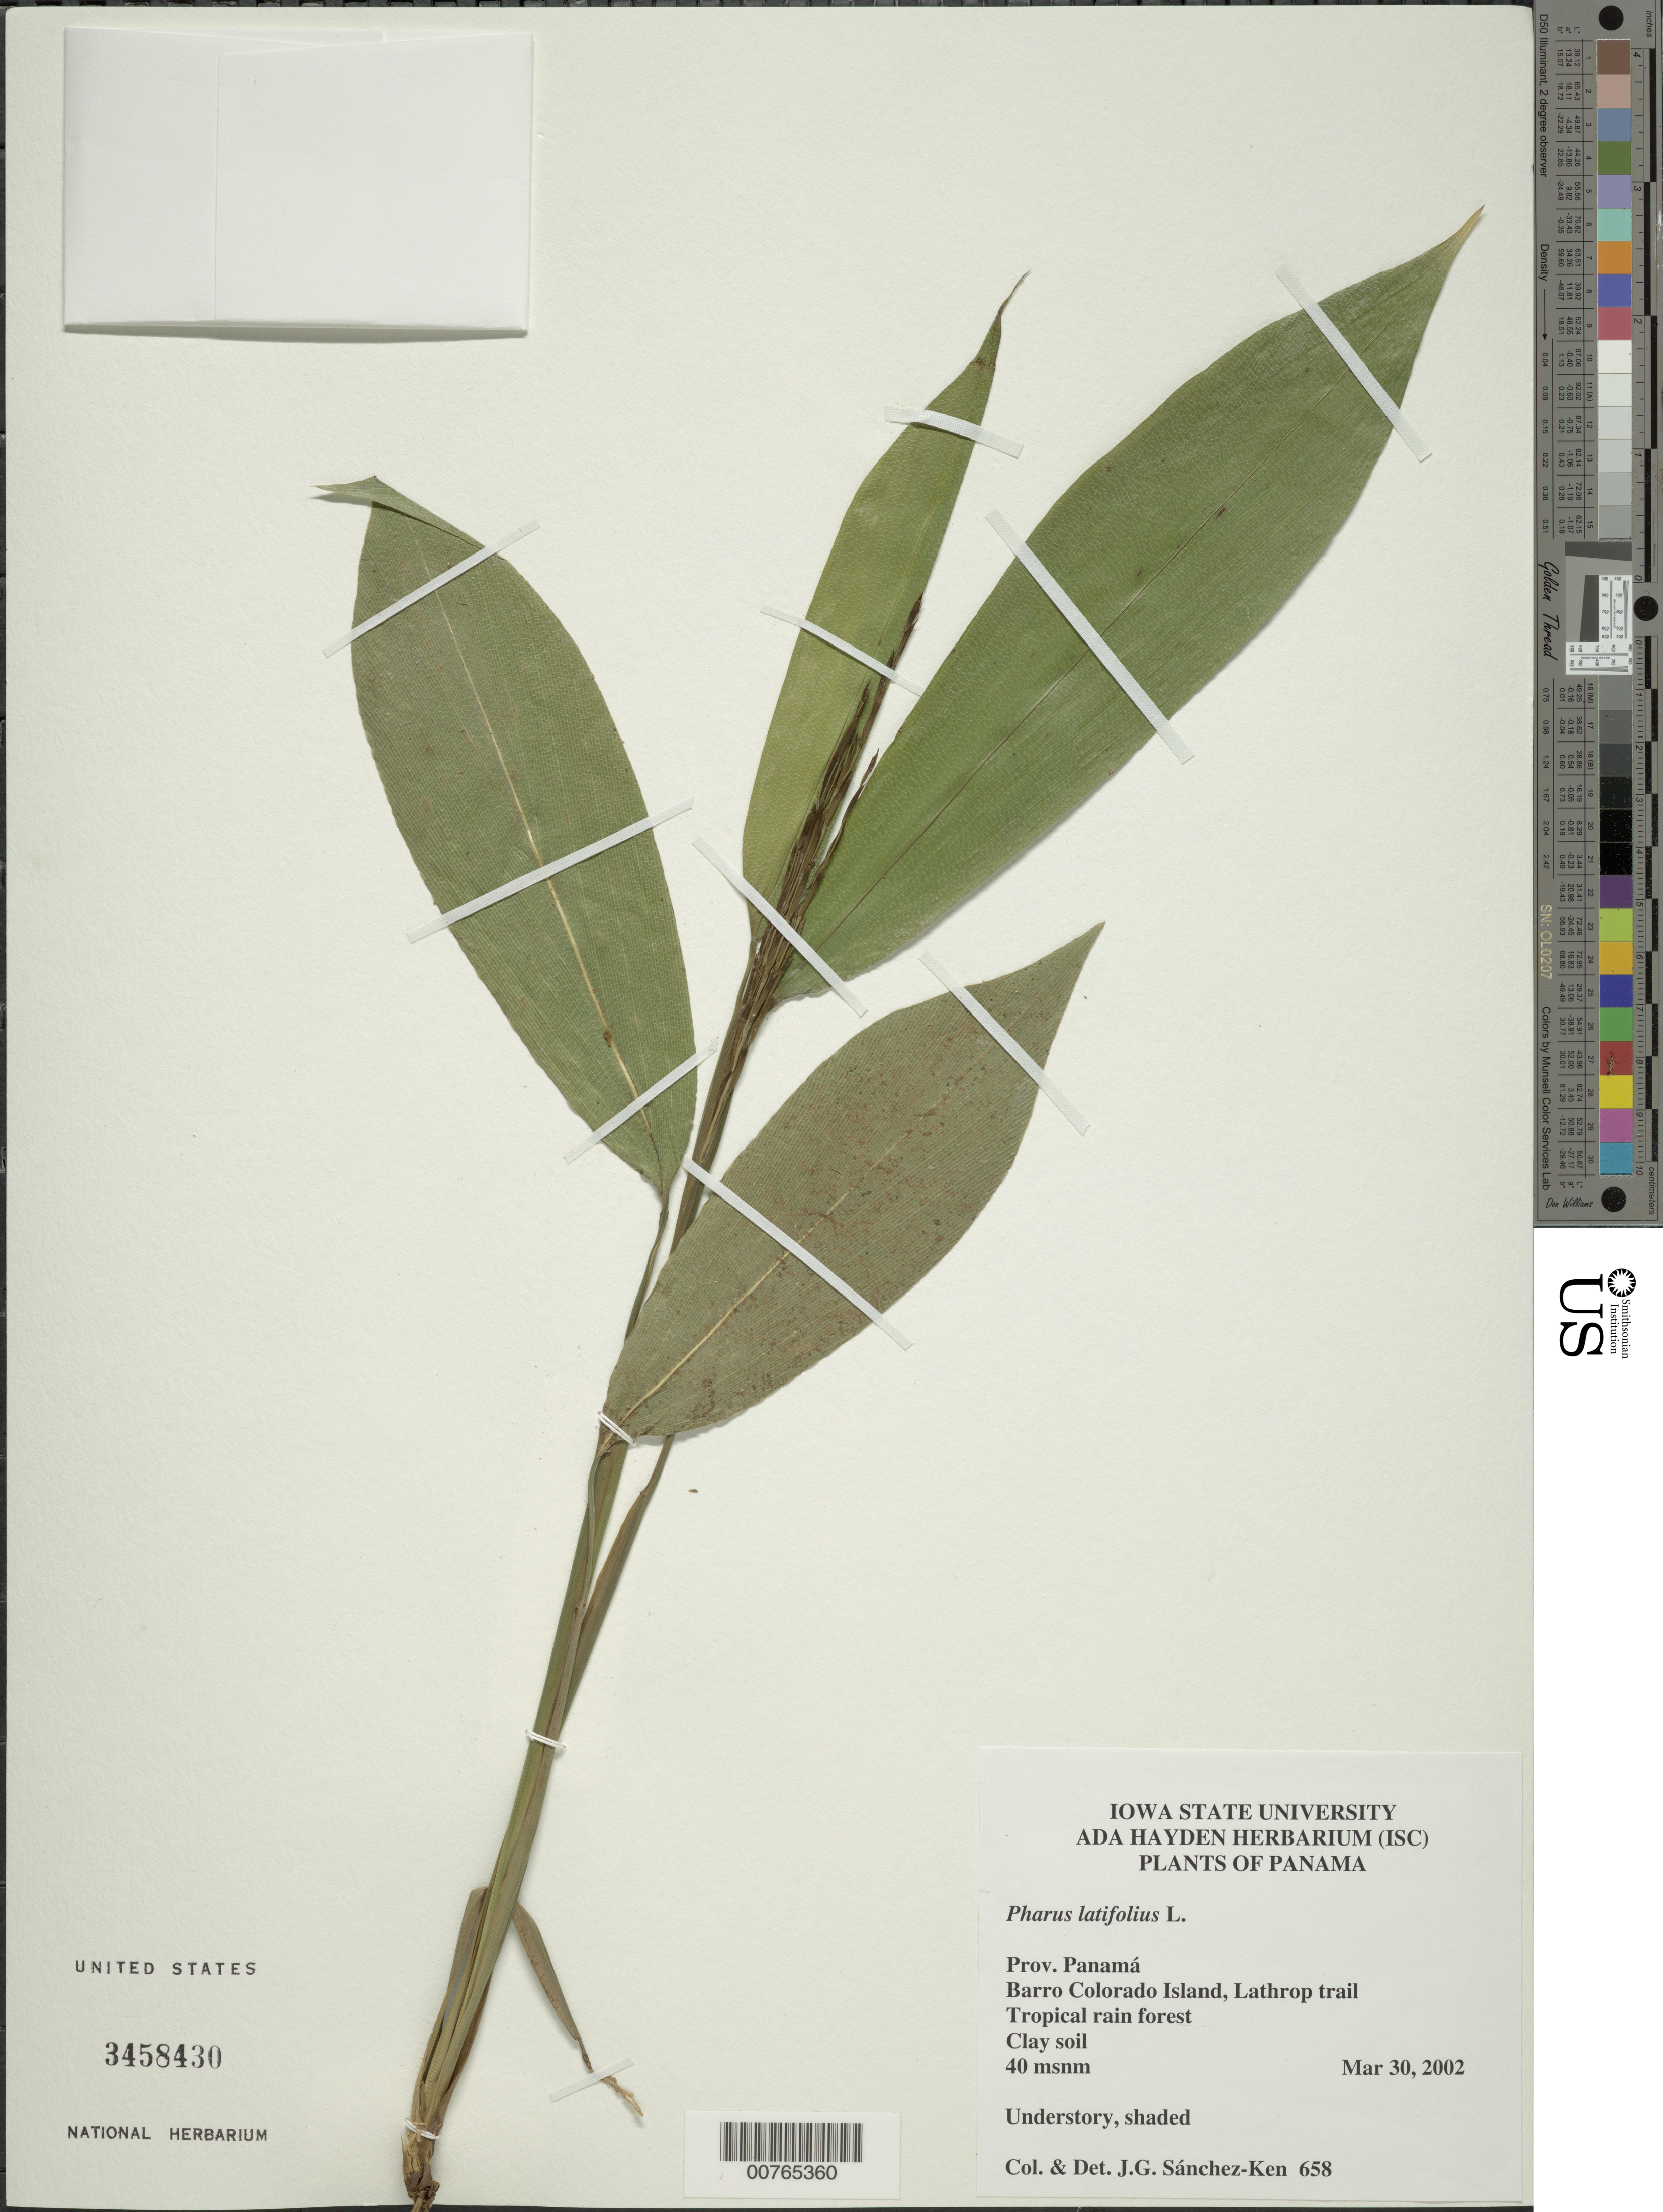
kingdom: Plantae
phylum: Tracheophyta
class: Liliopsida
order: Poales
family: Poaceae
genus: Pharus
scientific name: Pharus latifolius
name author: L.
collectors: J. G. Sánchez-Ken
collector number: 658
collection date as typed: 30 Mar 2002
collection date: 2002-03-30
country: Panama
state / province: Panamá Oeste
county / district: Canal Zone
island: Barro Colorado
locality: Lathrop Trail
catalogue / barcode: US 3458430